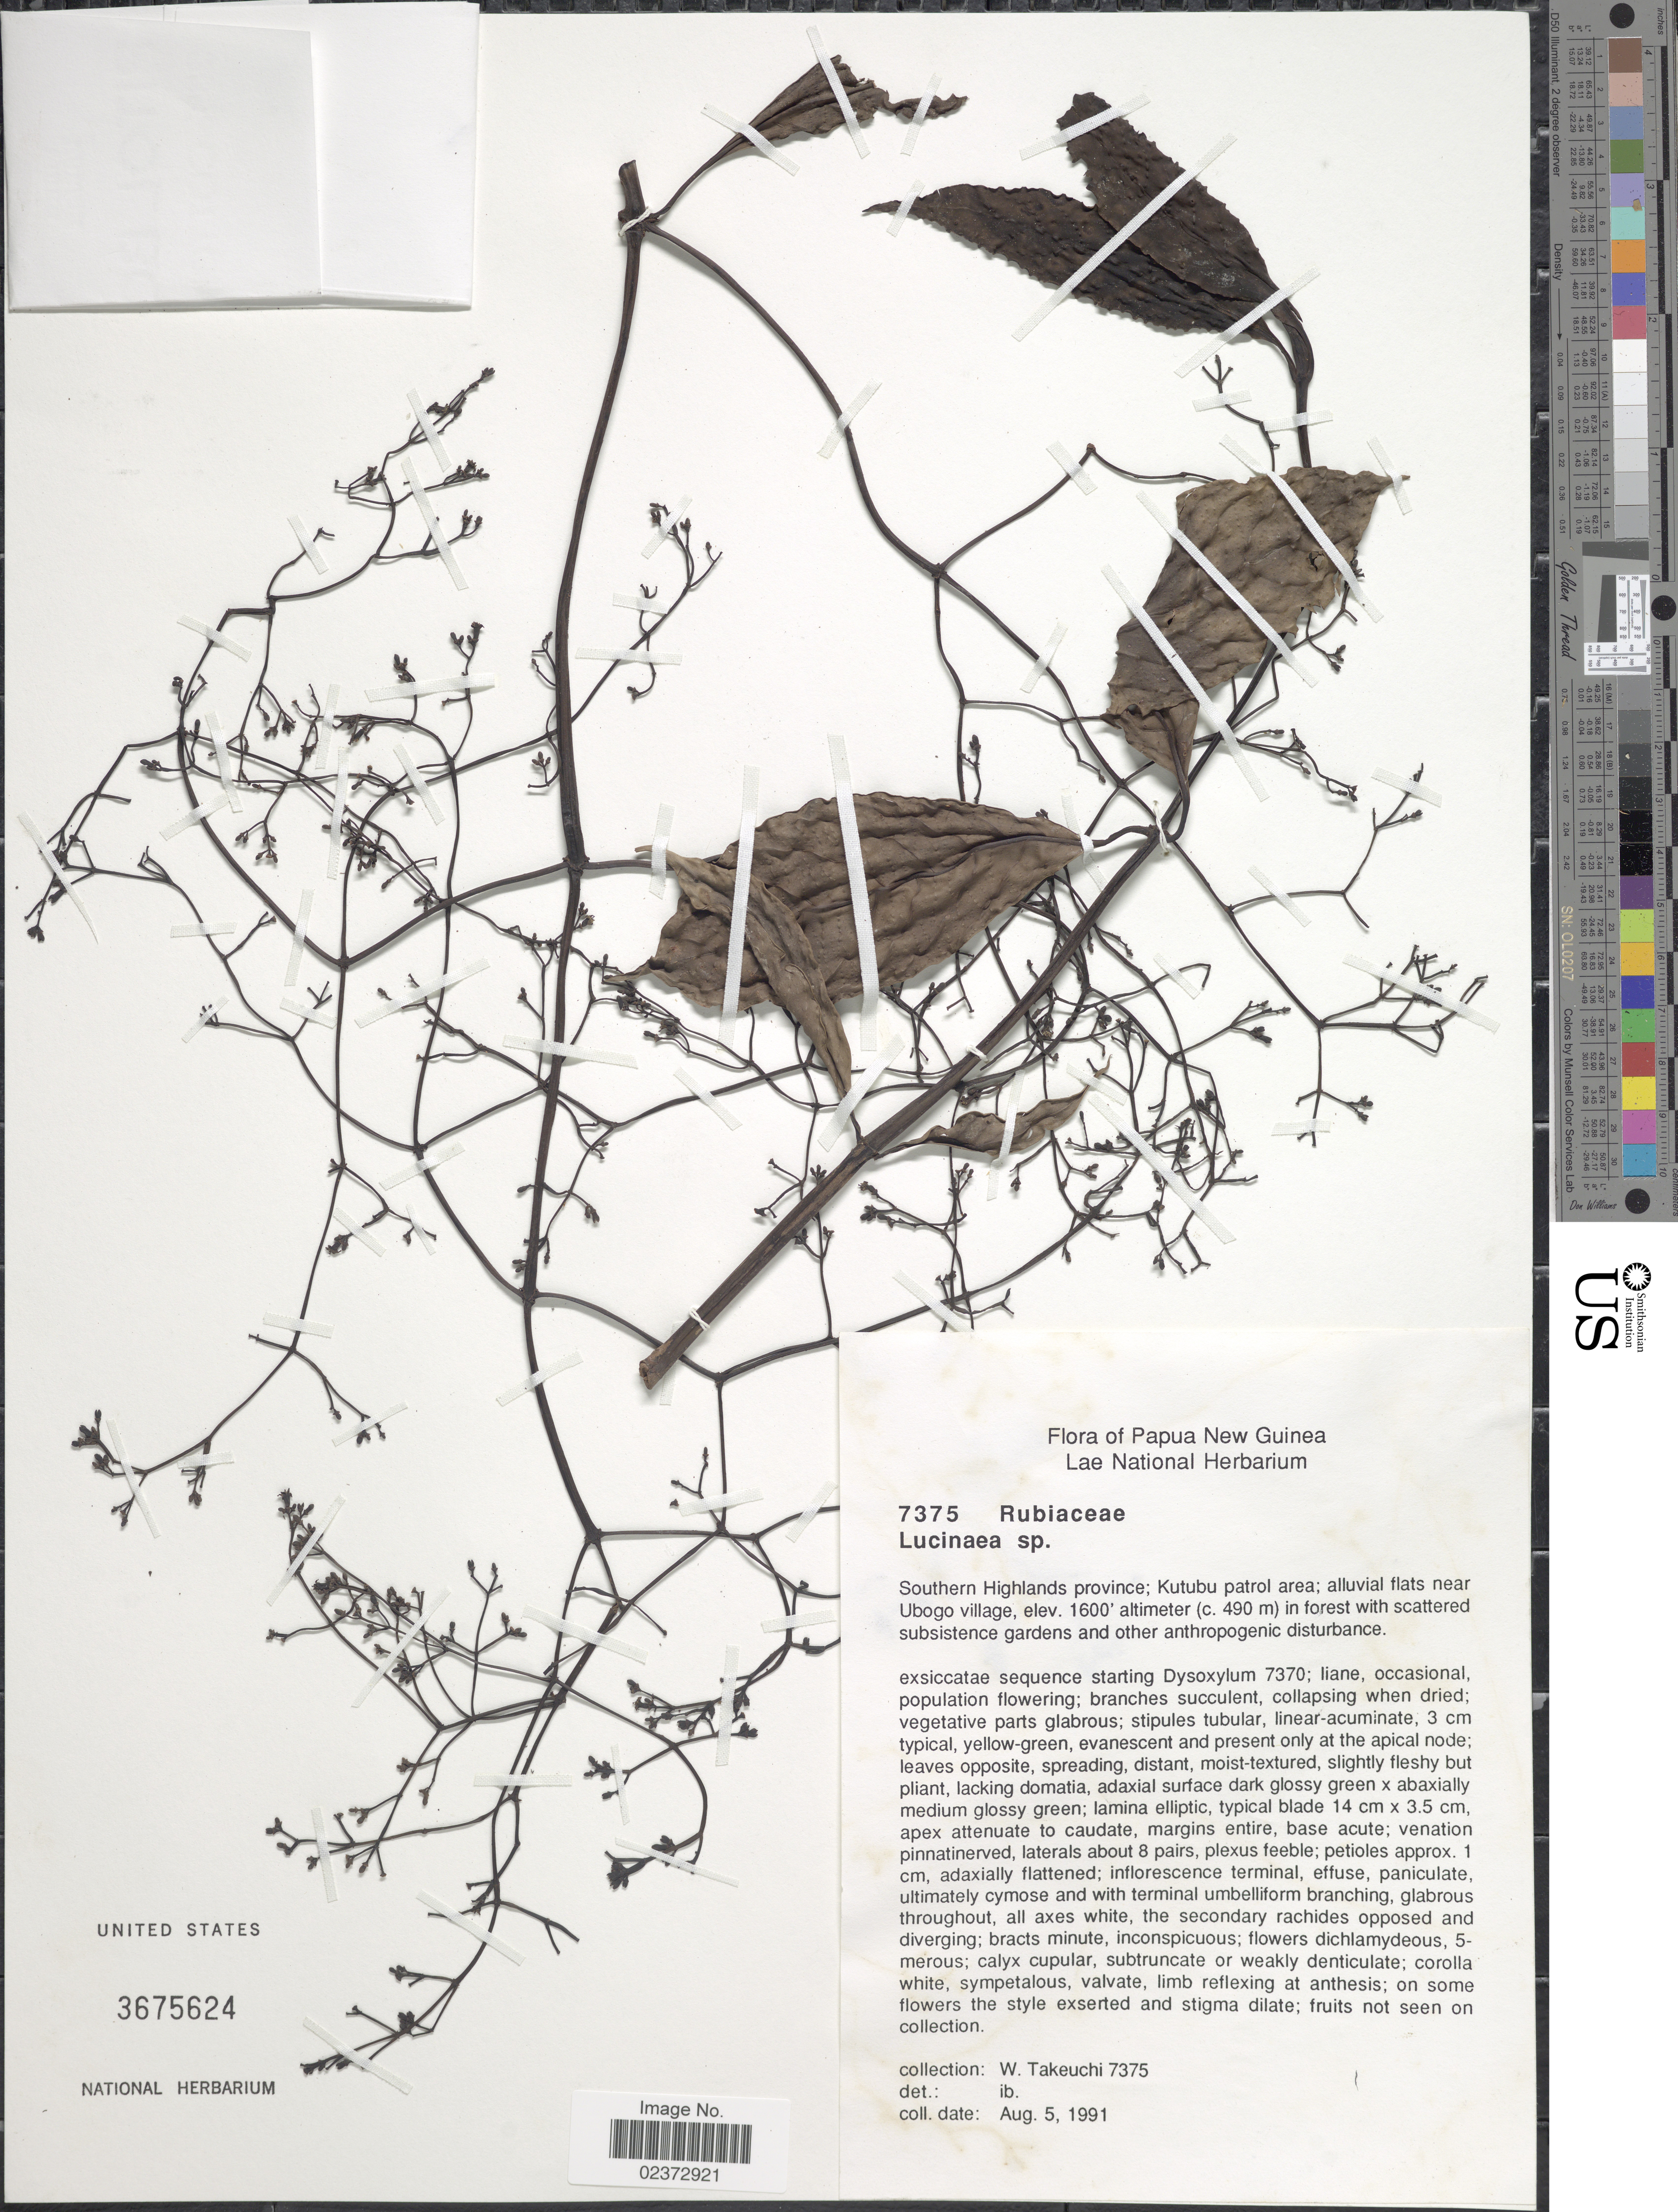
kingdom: Plantae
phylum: Tracheophyta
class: Magnoliopsida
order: Gentianales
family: Rubiaceae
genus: Schradera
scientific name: Schradera sp.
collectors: W. Takeuchi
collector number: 7375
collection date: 1991-08-05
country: Papua New Guinea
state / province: Southern Highlands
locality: Kutubu patrol area; alluvial flats near Ubogo village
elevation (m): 490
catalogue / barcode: US 3675625